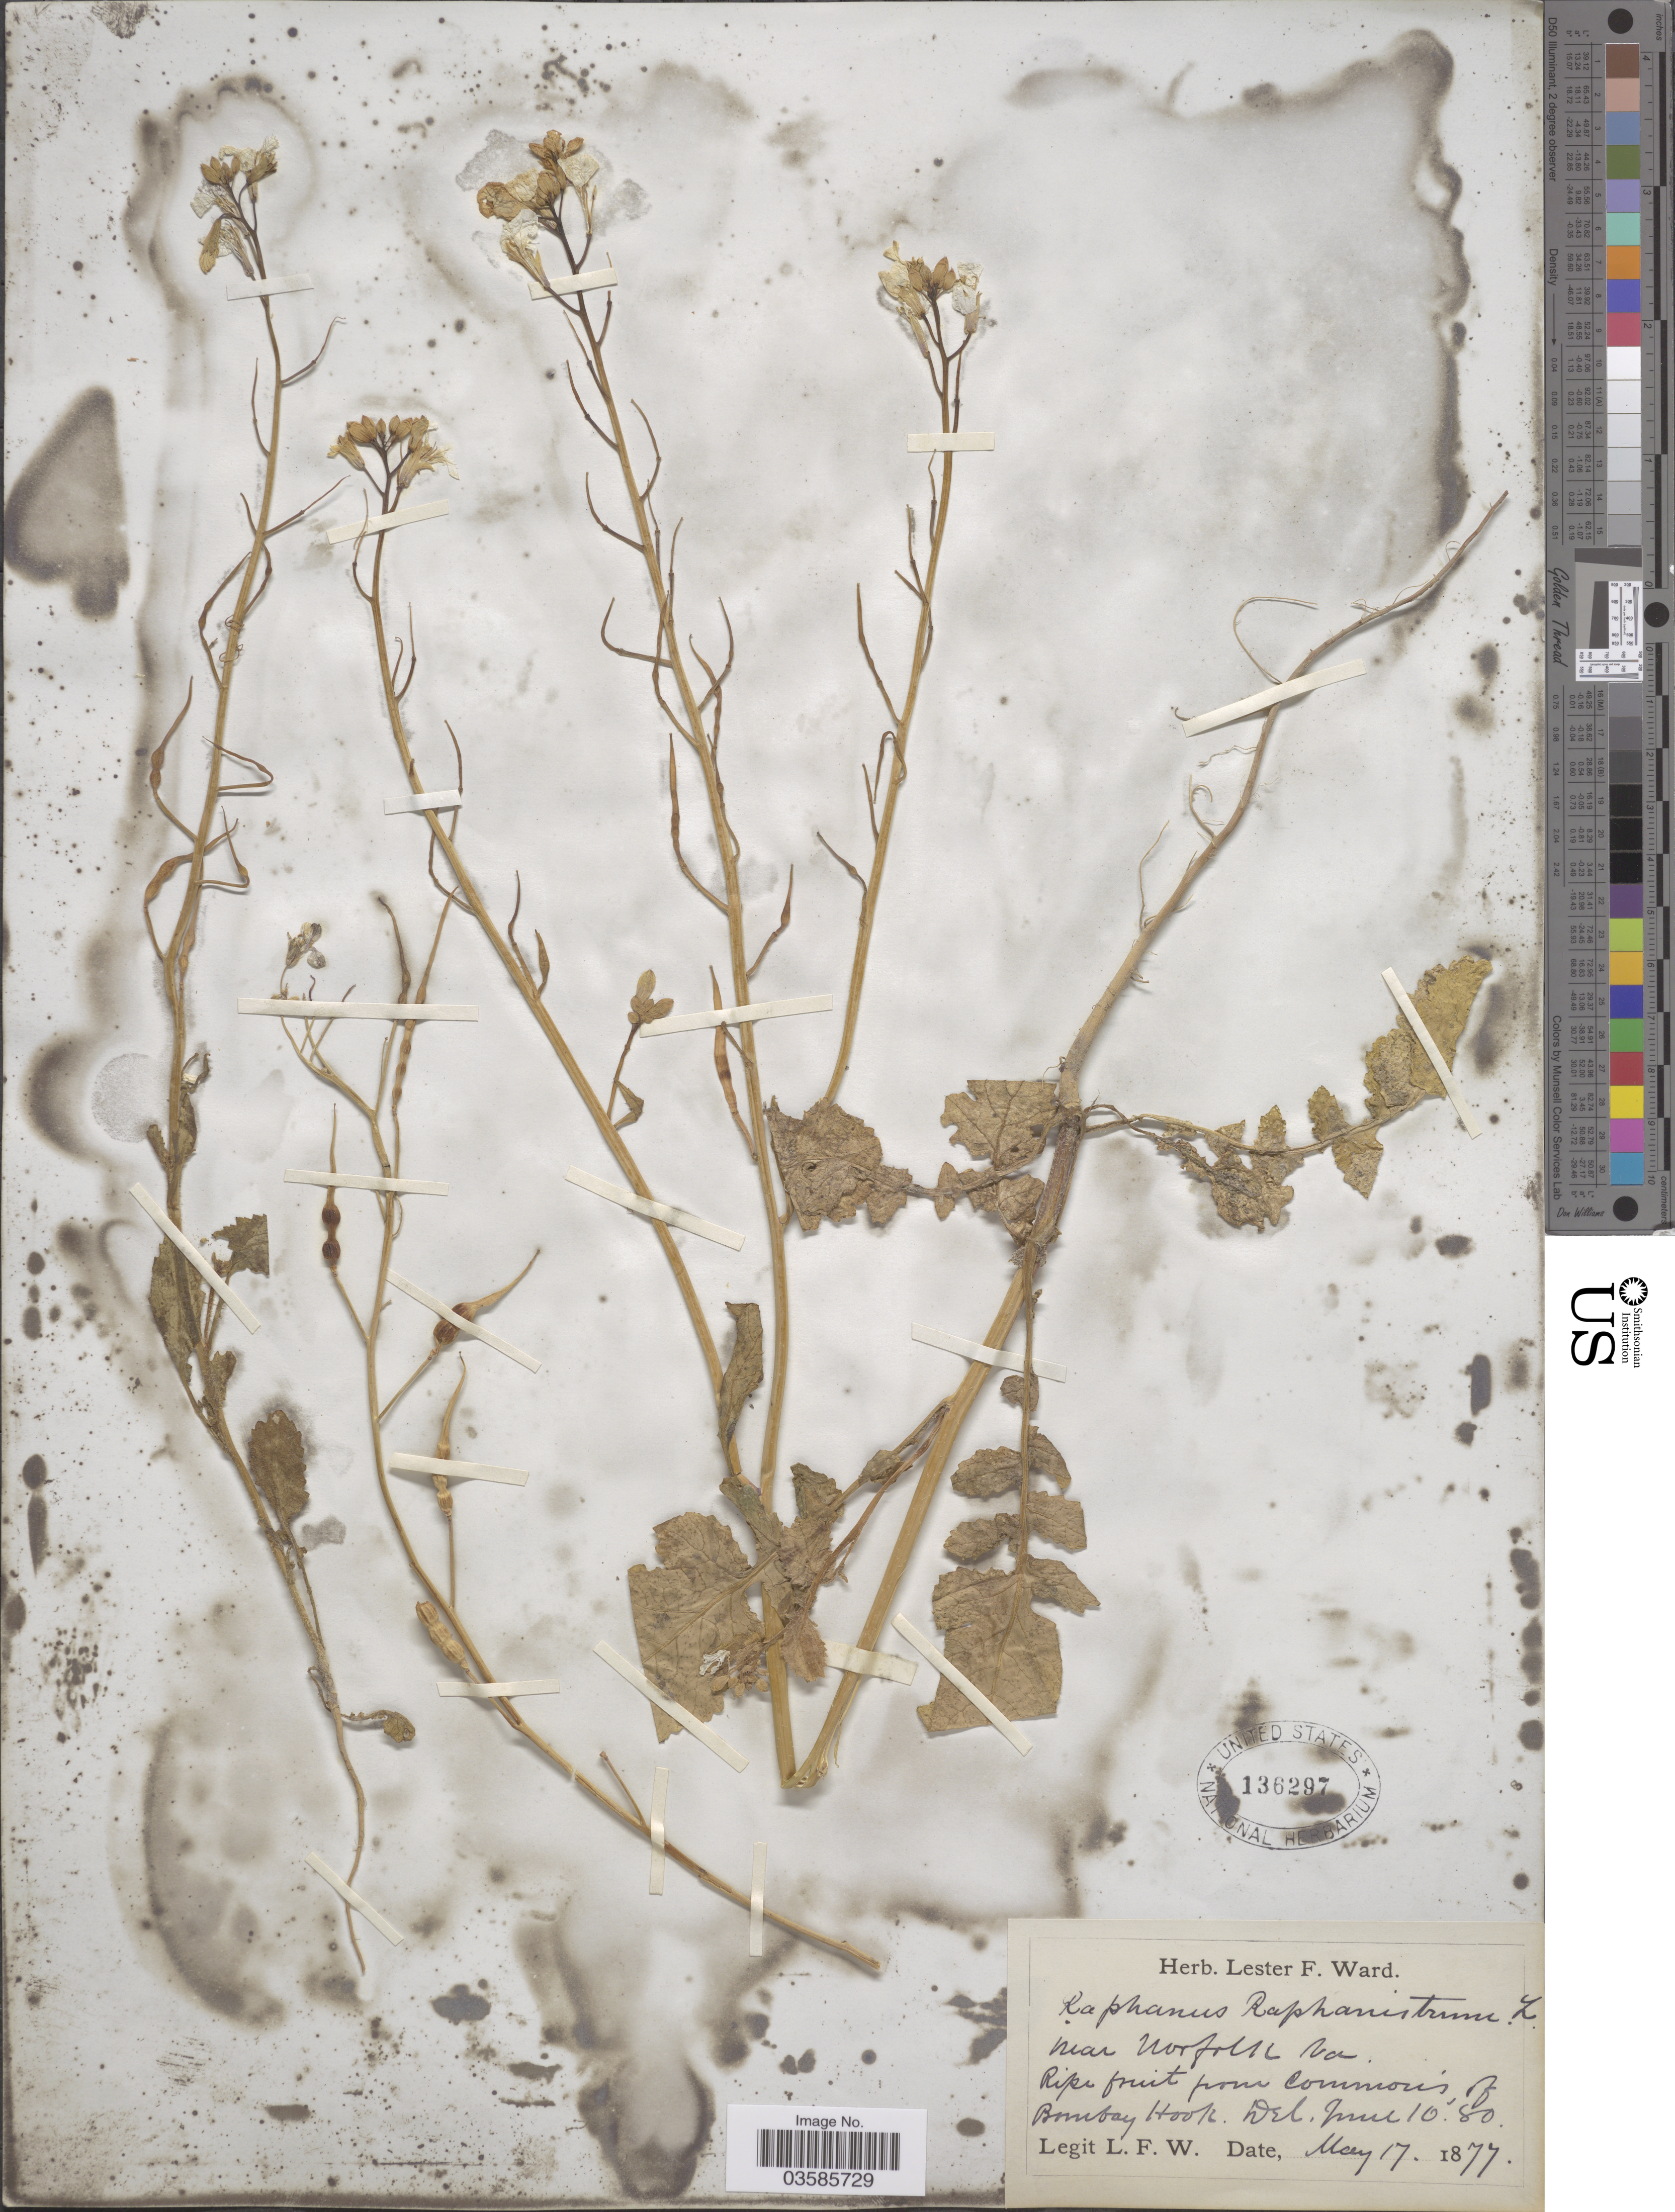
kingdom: Plantae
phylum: Tracheophyta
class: Magnoliopsida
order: Brassicales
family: Brassicaceae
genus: Raphanus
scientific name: Raphanus raphanistrum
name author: L.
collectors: L. F. Ward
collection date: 1877-05-17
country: United States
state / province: Virginia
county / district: City of Norfolk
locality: Common's of Bombay Hook. Near Norfolk.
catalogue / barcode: US 136297